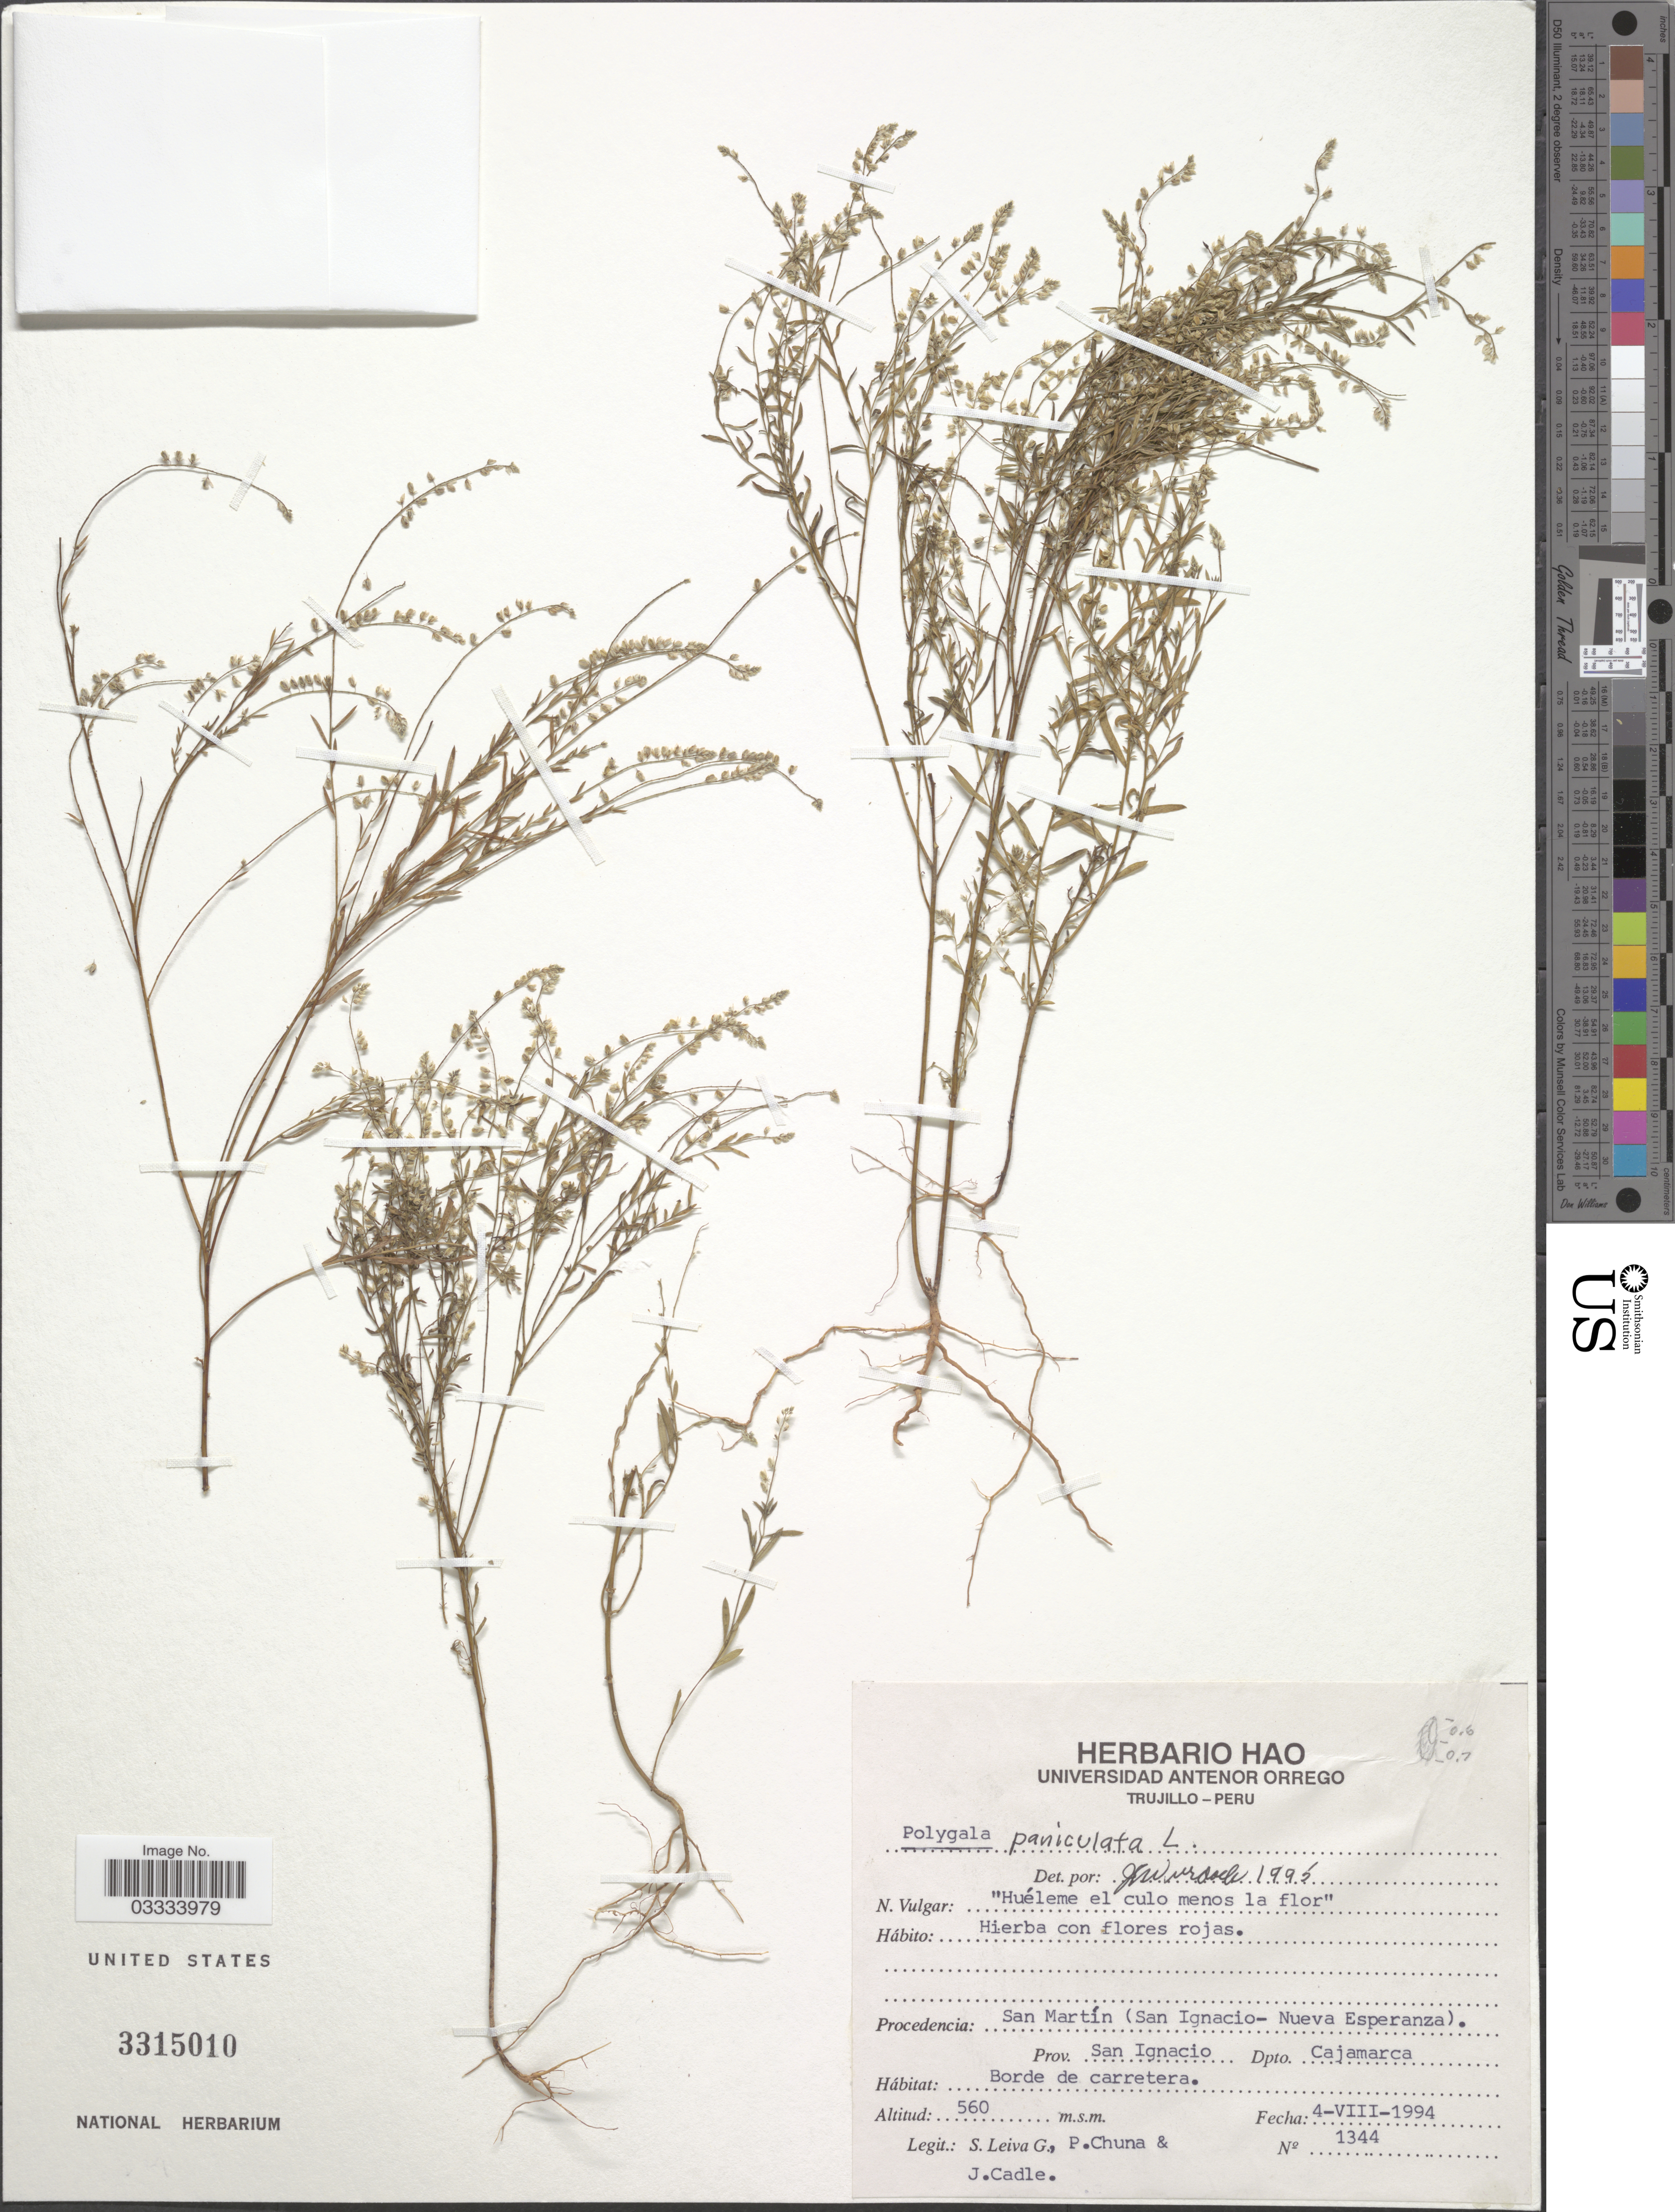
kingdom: Plantae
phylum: Tracheophyta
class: Magnoliopsida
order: Fabales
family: Polygalaceae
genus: Polygala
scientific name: Polygala paniculata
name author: L.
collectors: S. Leiva G., P. Chuna & J. Cadle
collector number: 1344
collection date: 1994-08-04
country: Peru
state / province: Cajamarca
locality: San Martín (San Ignacio- Nueva Esperanza). Prov. San Ignacio. Dpto. Cajamarca.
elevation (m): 560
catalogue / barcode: US 3315010